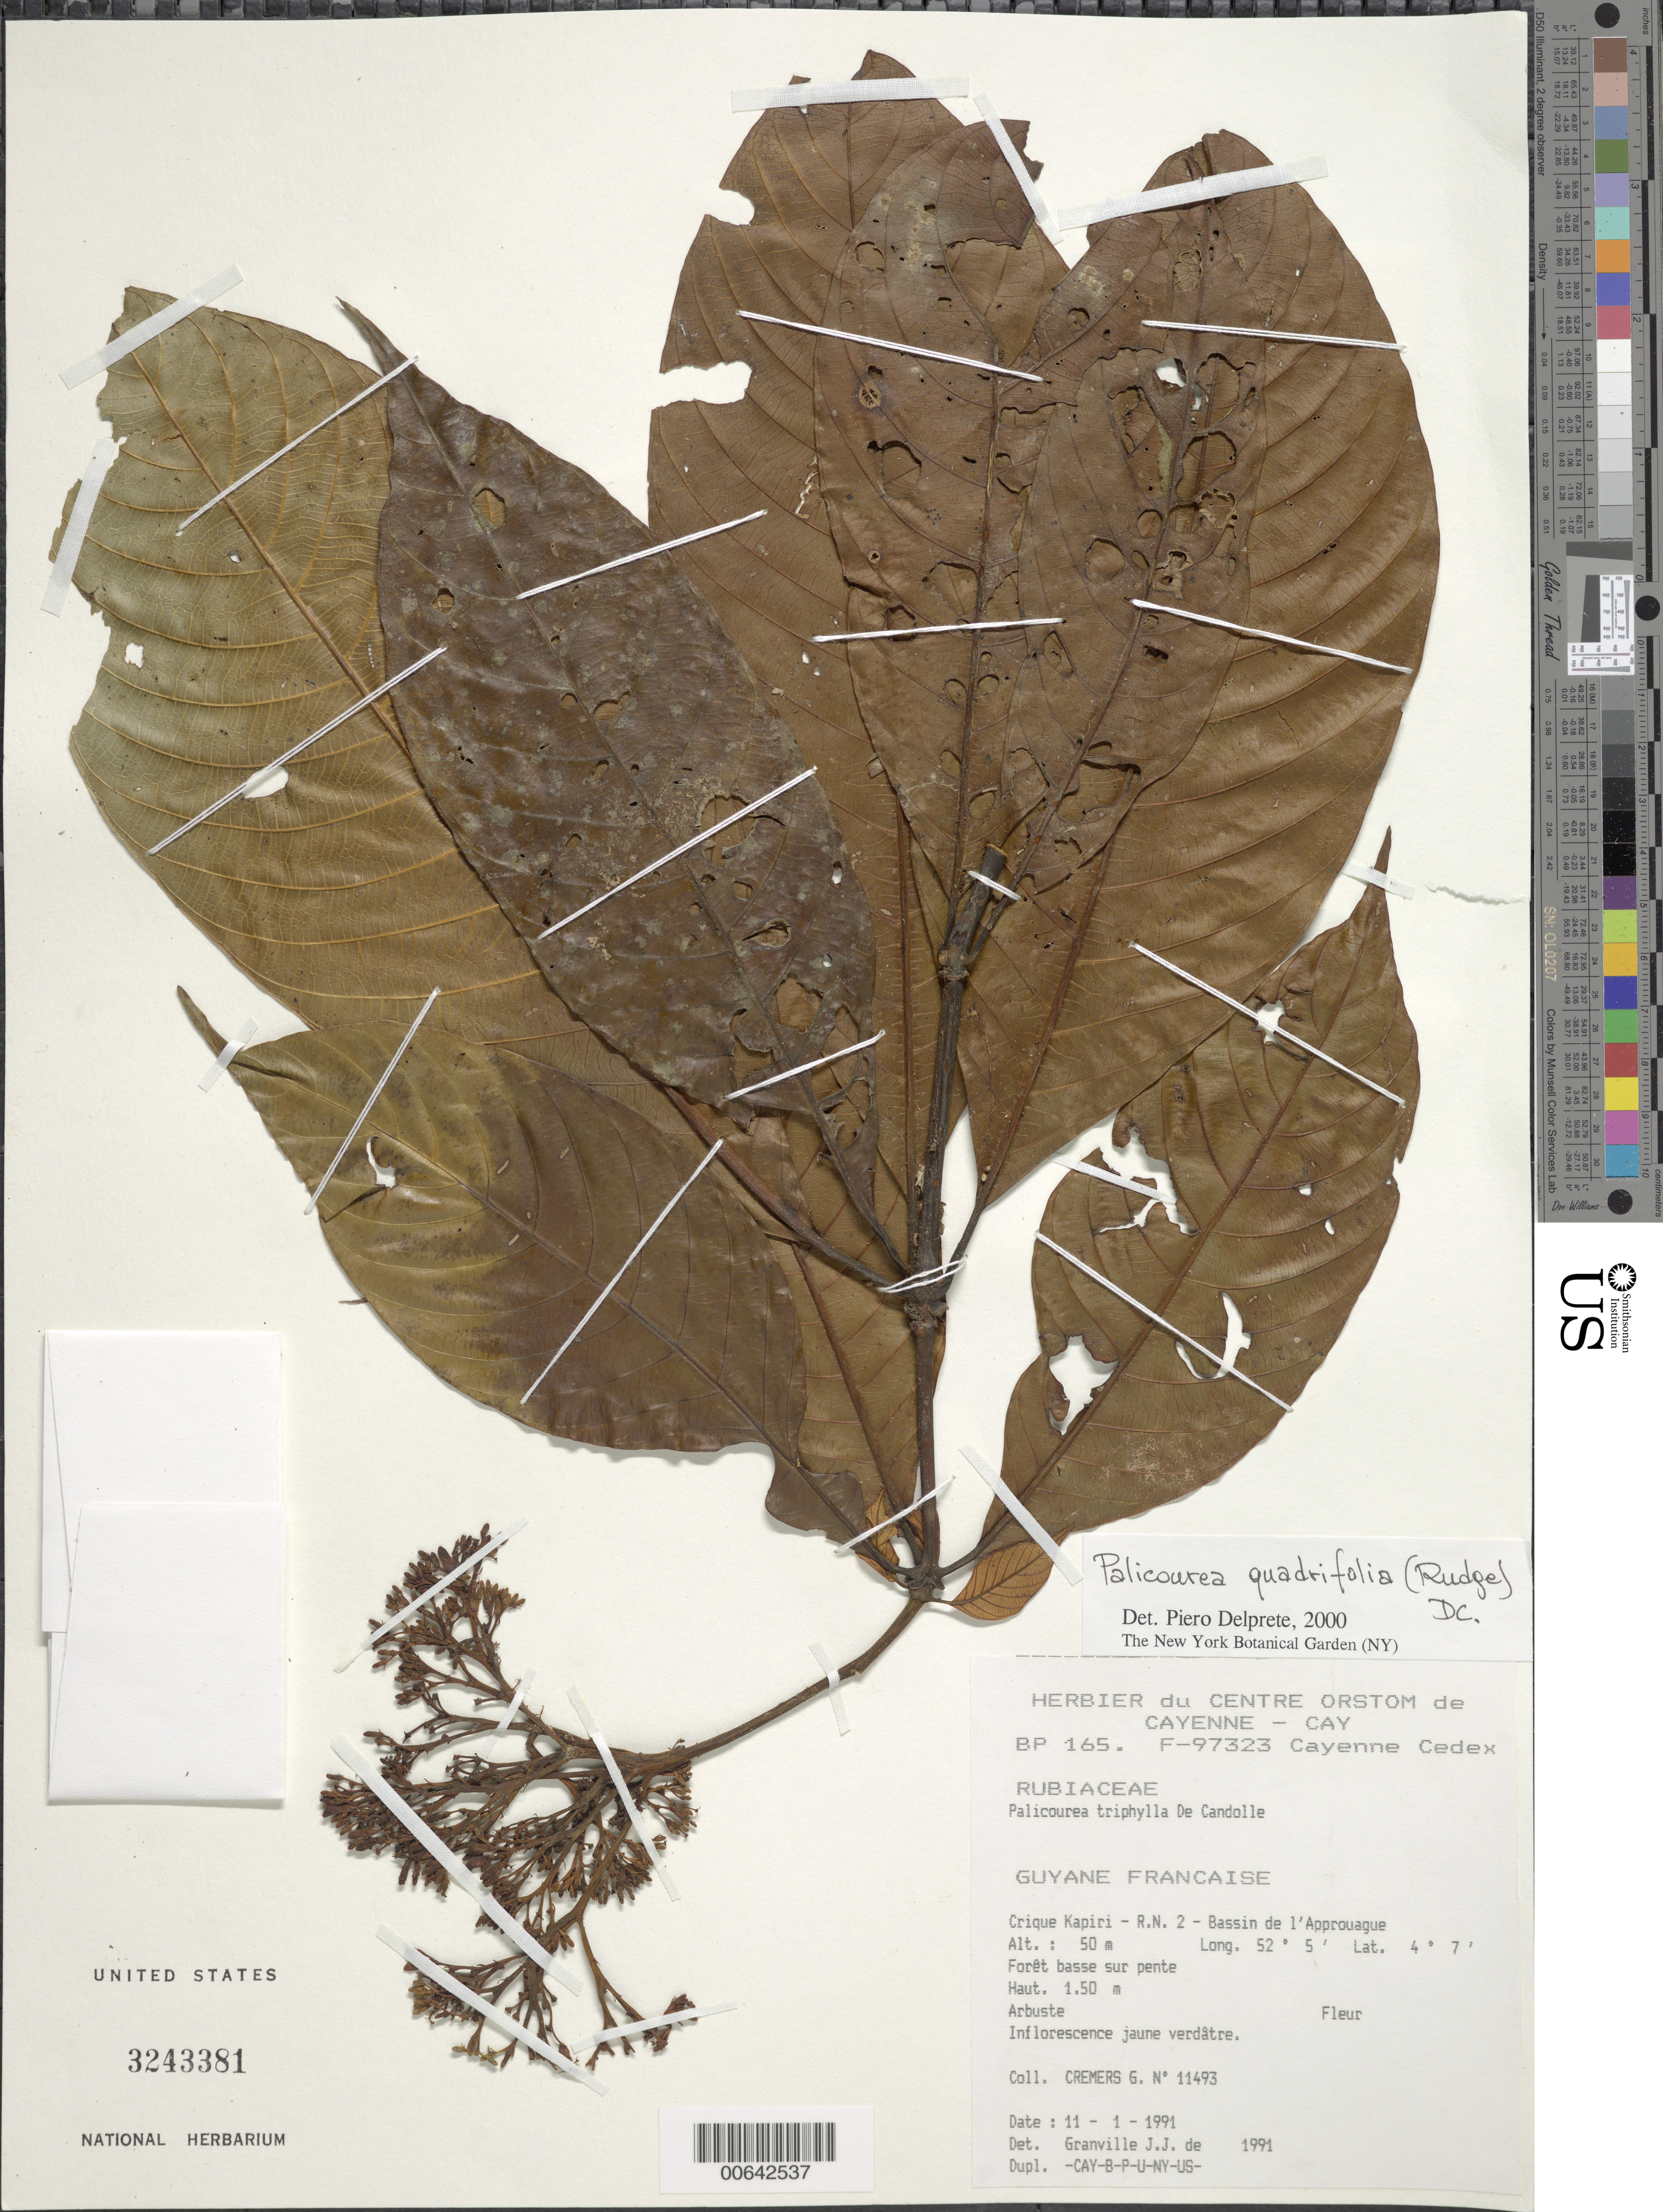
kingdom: Plantae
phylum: Tracheophyta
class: Magnoliopsida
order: Gentianales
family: Rubiaceae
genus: Palicourea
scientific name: Palicourea quadrifolia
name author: (Rudge) DC.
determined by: Delprete, P. G., Herb. de Guyane Cay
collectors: G. Cremers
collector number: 11493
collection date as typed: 11-Jan-91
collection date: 1991-01-11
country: French Guiana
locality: Crique Kapiri, R.N. 2, Bassin de l'Approuague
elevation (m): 50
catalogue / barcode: US 3243381